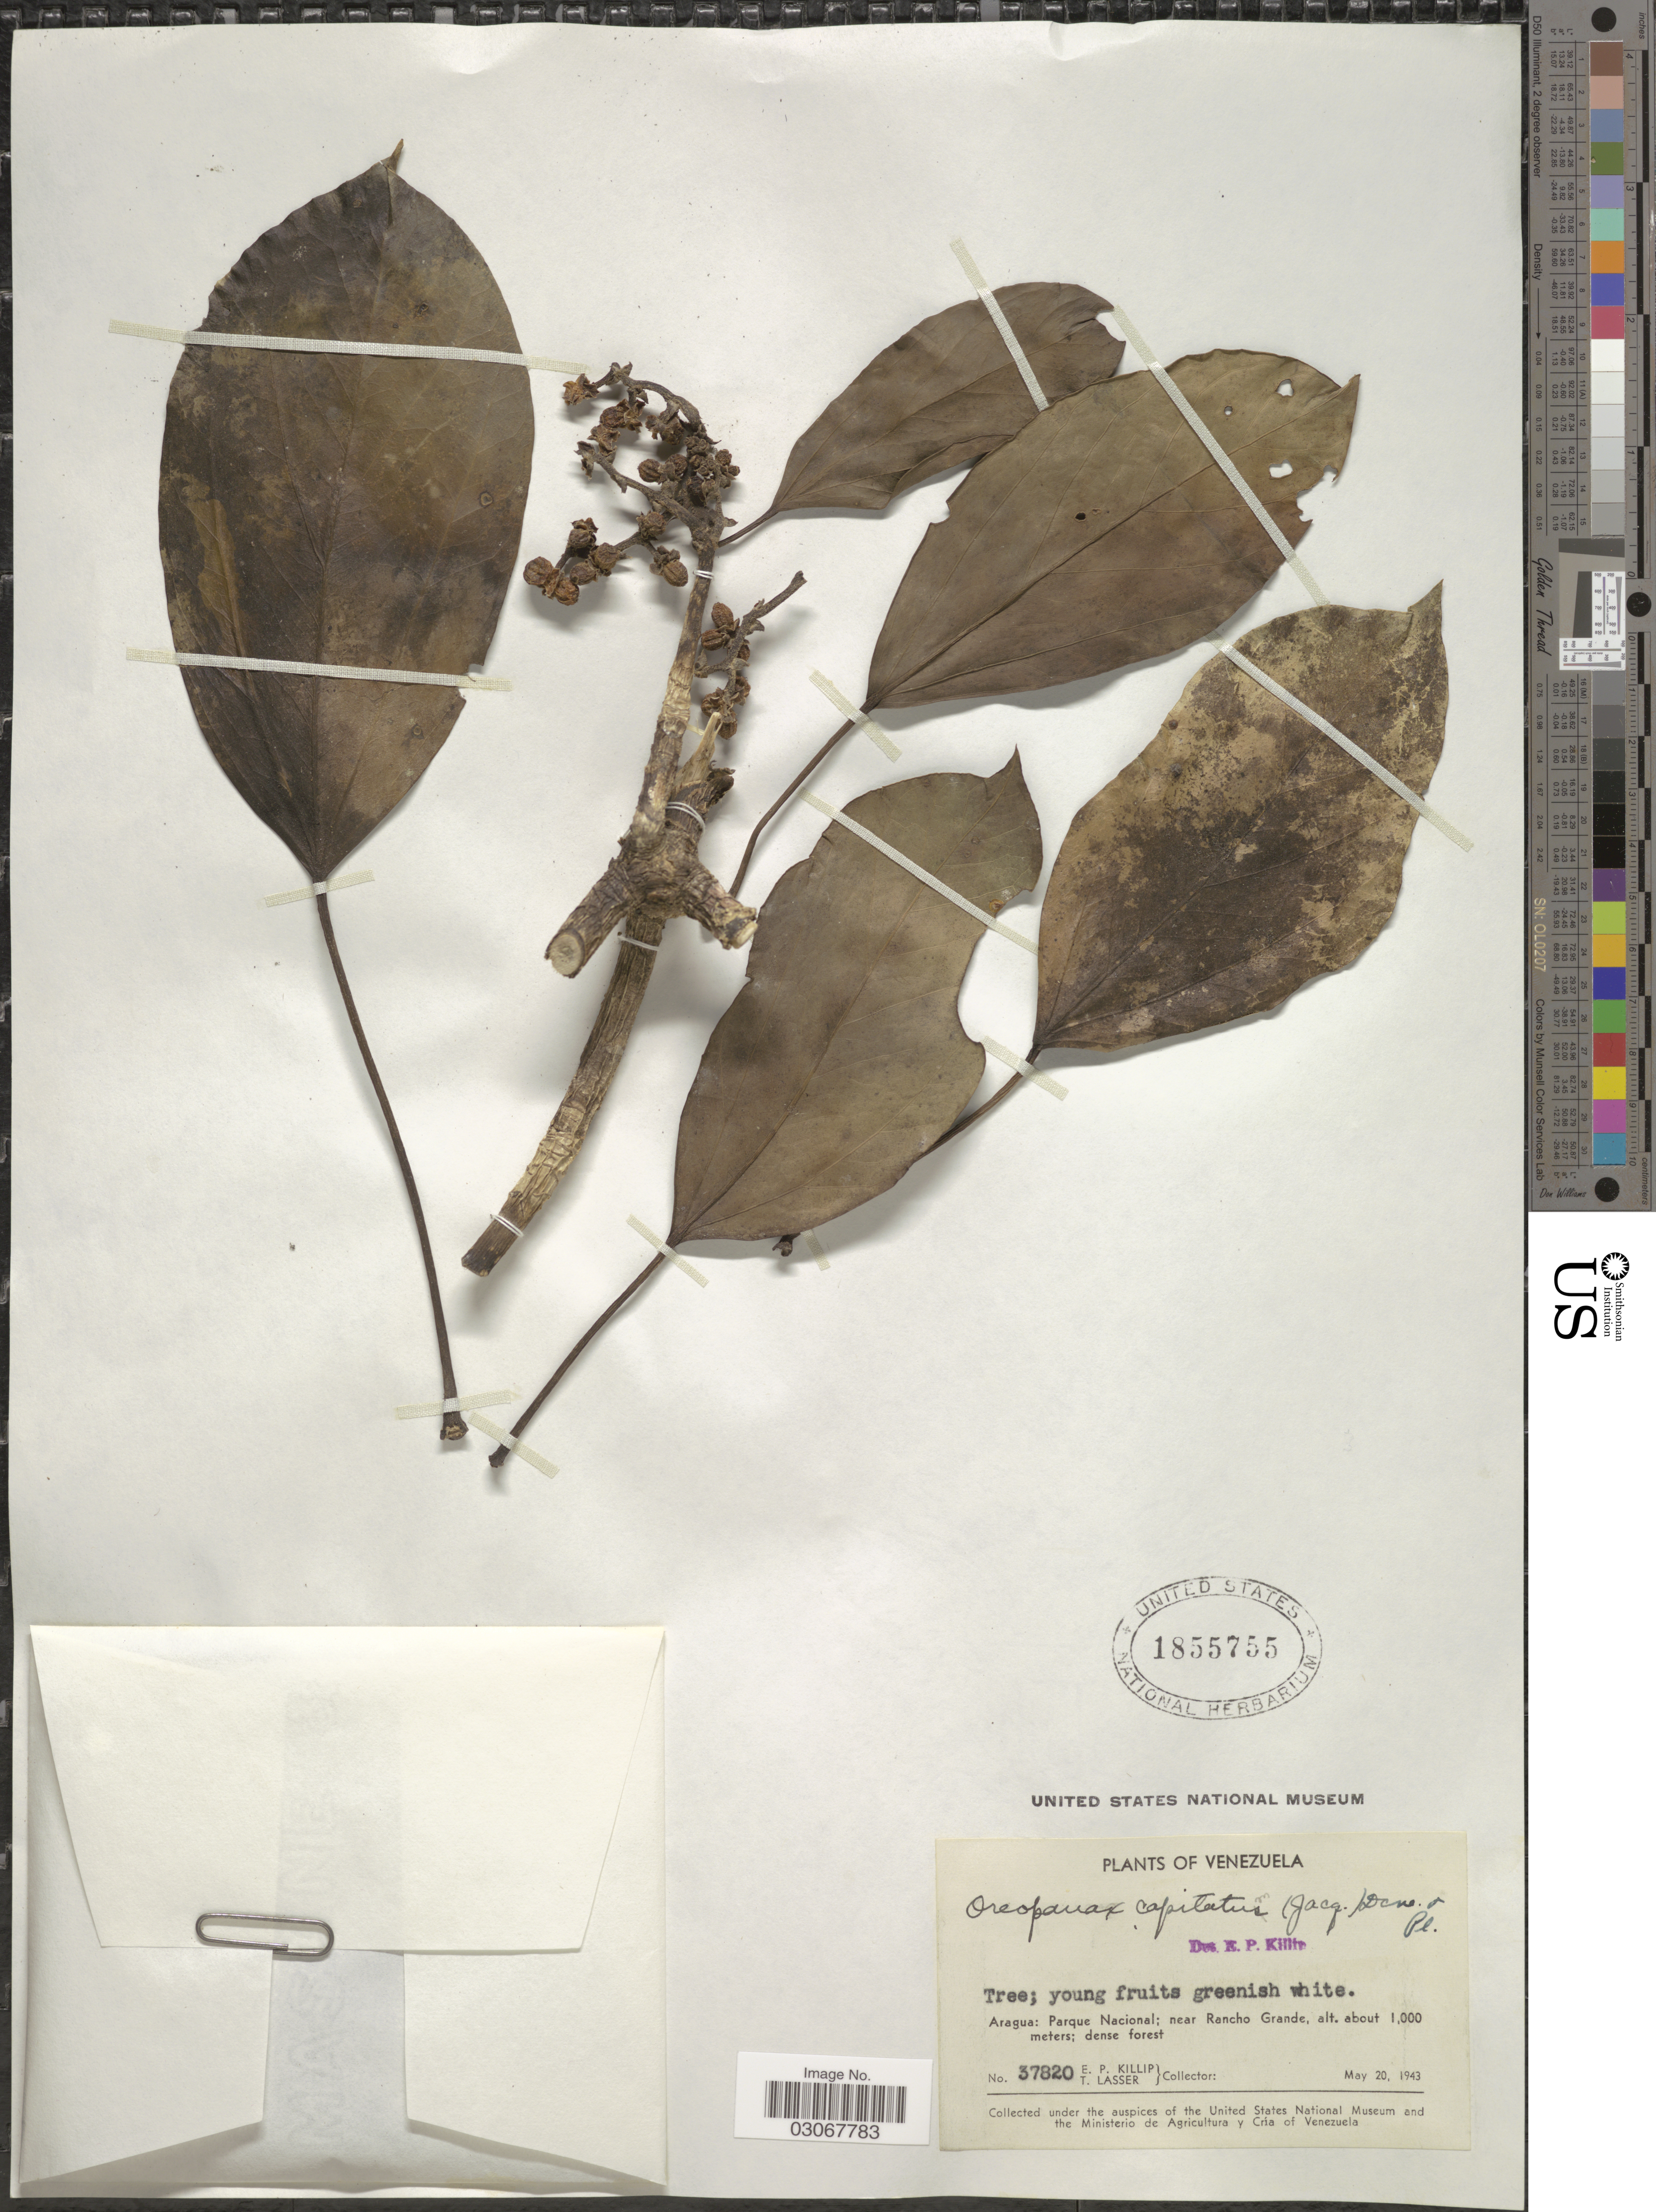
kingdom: Plantae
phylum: Tracheophyta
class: Magnoliopsida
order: Apiales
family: Araliaceae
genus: Oreopanax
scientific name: Oreopanax capitatus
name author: (Jacq.) Decne. & Planch.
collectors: E. P. Killip & T. Lasser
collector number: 37820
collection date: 1943-05-20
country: Venezuela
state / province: Aragua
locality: Parque Nacional; near Rancho Grande.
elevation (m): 1000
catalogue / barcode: US 1855755